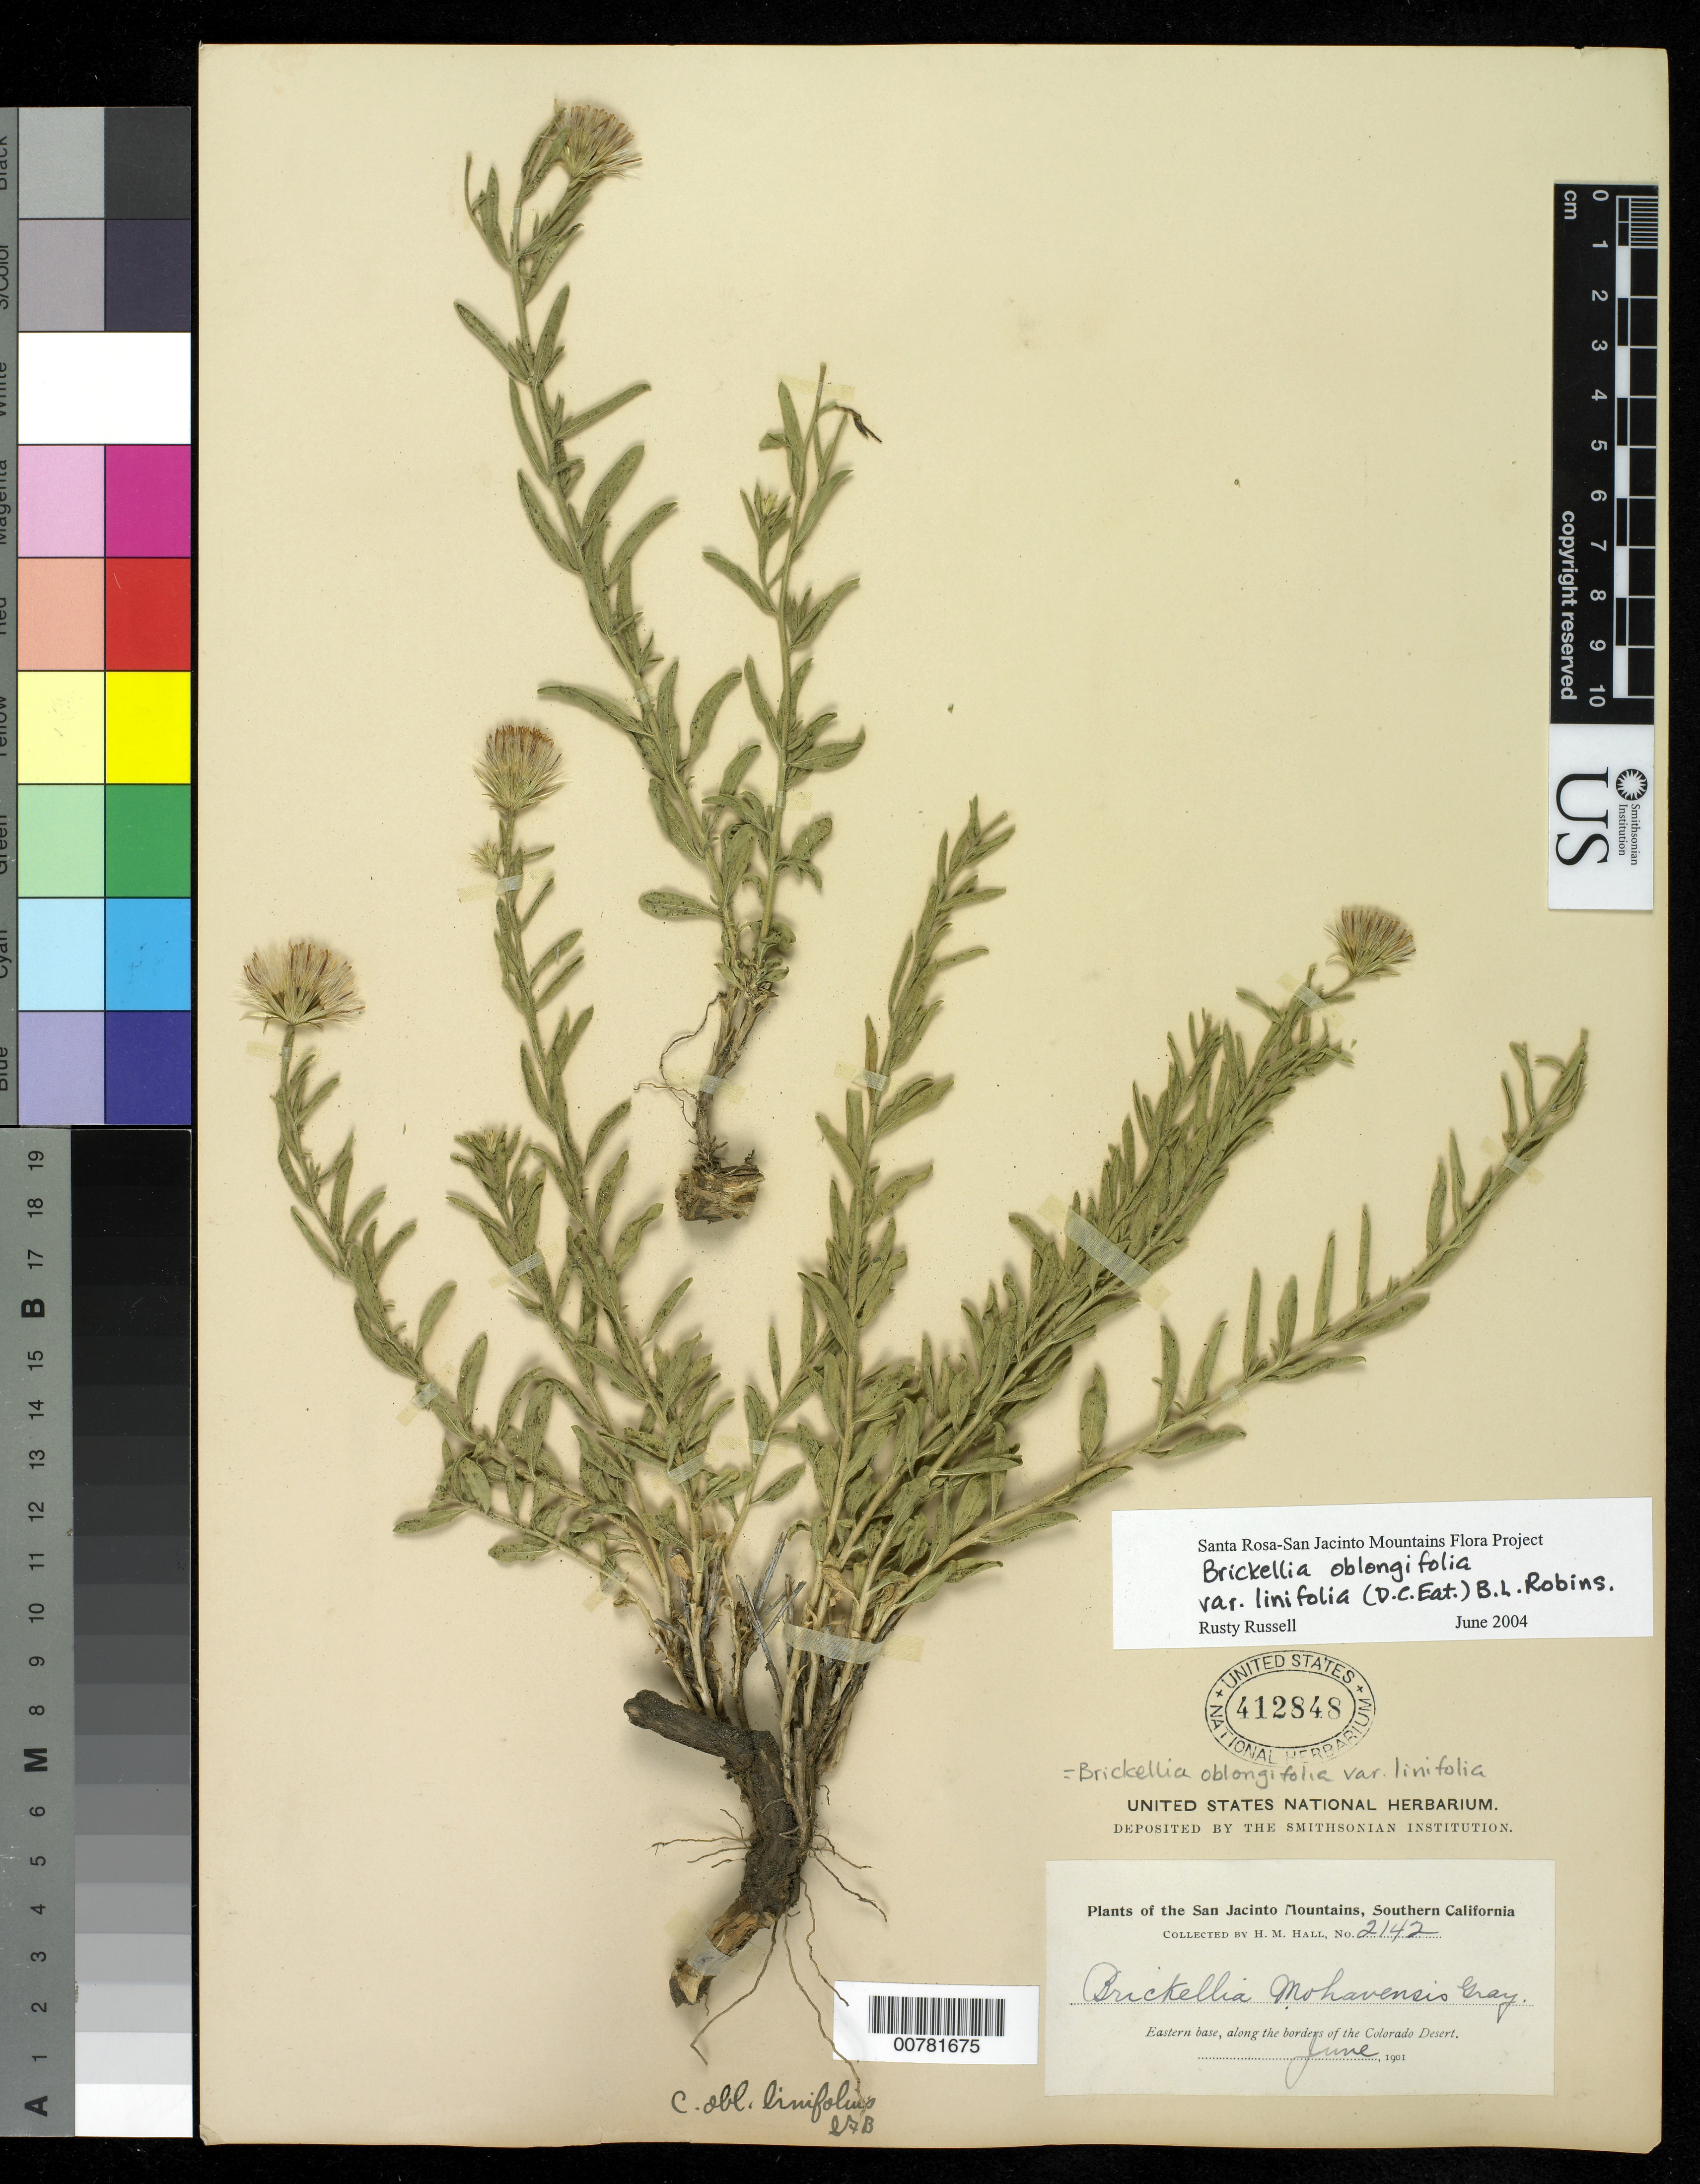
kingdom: Plantae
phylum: Tracheophyta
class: Magnoliopsida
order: Asterales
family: Asteraceae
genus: Brickellia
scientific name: Brickellia oblongifolia var. linifolia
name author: (D.C. Eaton) B.L. Rob.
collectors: H. M. Hall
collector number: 2142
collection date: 1901-06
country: United States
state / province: California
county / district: Riverside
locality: The San Jacinto Mountain, Southern California, Eastern base, along the borders of the Colorado Desert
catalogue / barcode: US 412848